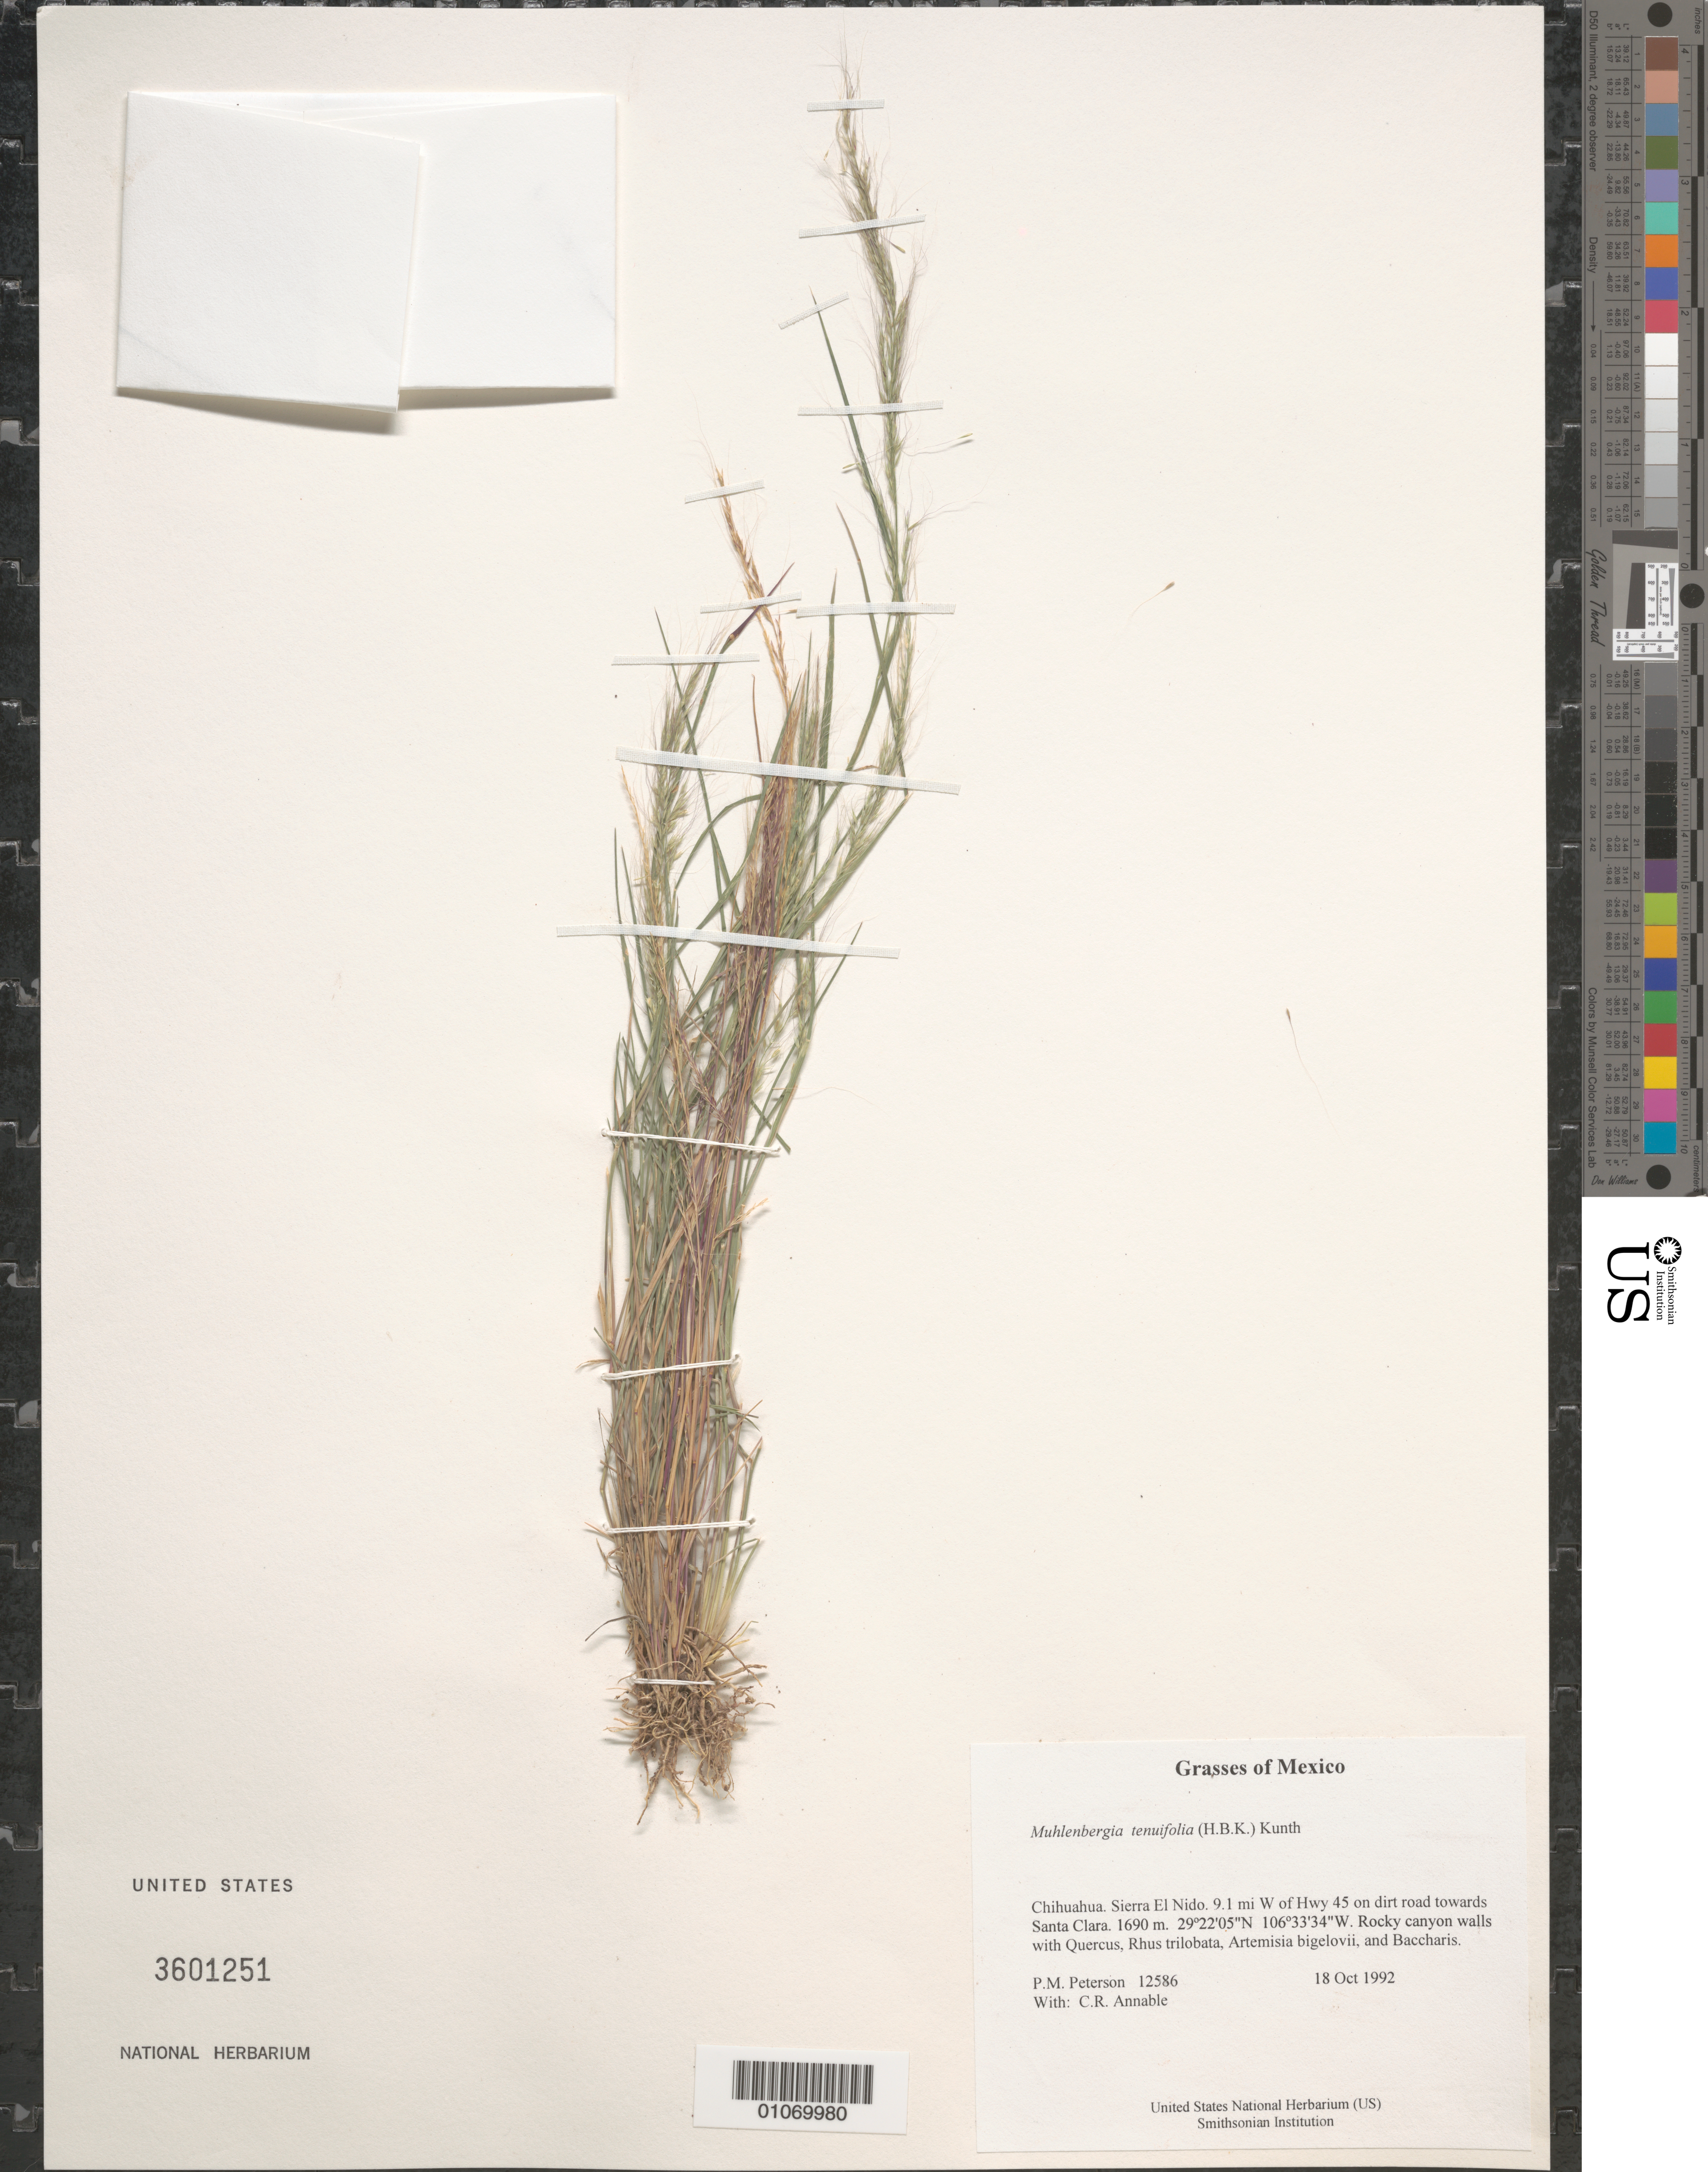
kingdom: Plantae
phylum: Tracheophyta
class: Liliopsida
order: Poales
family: Poaceae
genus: Muhlenbergia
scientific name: Muhlenbergia tenuifolia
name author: (Kunth) Kunth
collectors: P. M. Peterson & C. R. Annable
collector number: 12586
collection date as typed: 18 Oct 1992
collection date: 1992-10-18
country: Mexico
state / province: Chihuahua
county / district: Sierra El Nido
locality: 9.1 mi W of Hwy 45 on dirt road towards Santa Clara.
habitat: Rocky canyon walls with Quercus, Rhus trilobata, Artemisia bigelovii, and Baccharis.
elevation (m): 1690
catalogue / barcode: US 3601251